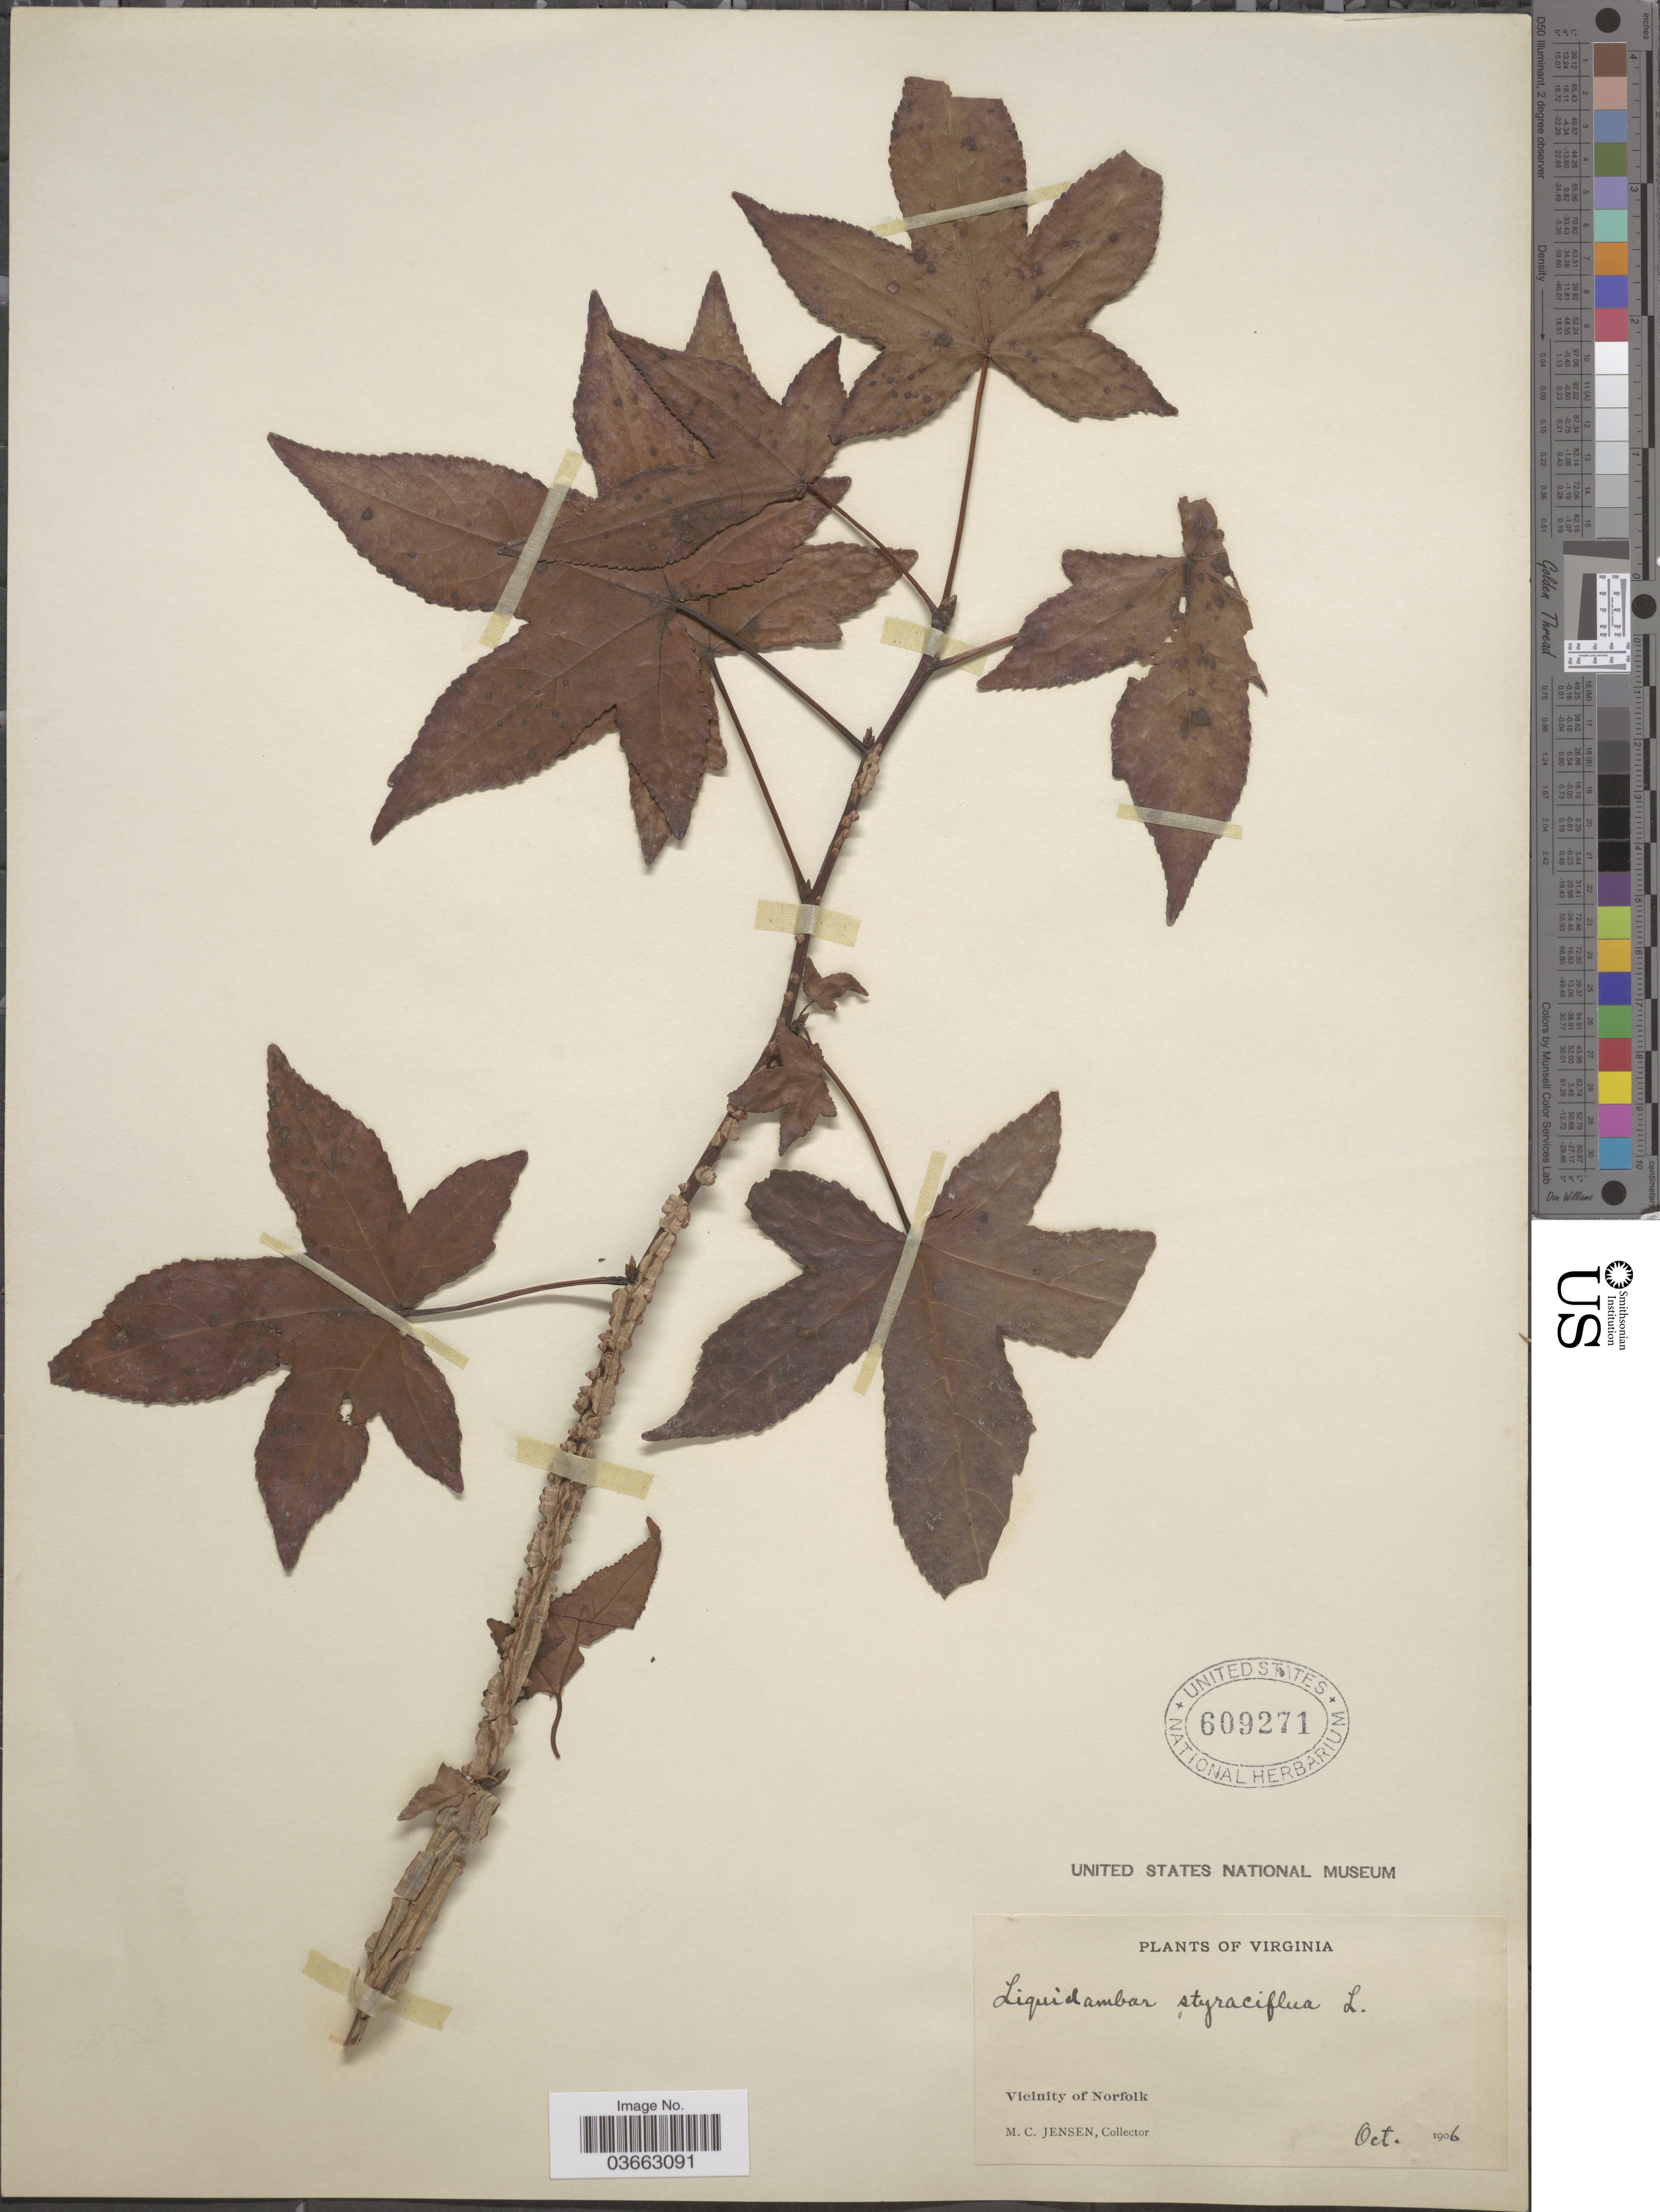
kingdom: Plantae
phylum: Tracheophyta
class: Magnoliopsida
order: Saxifragales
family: Altingiaceae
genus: Liquidambar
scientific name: Liquidambar styraciflua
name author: L.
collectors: M. C. Jensen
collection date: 1906-10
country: United States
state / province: Virginia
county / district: City of Norfolk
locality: Vicinity of Norfolk.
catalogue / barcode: US 609271